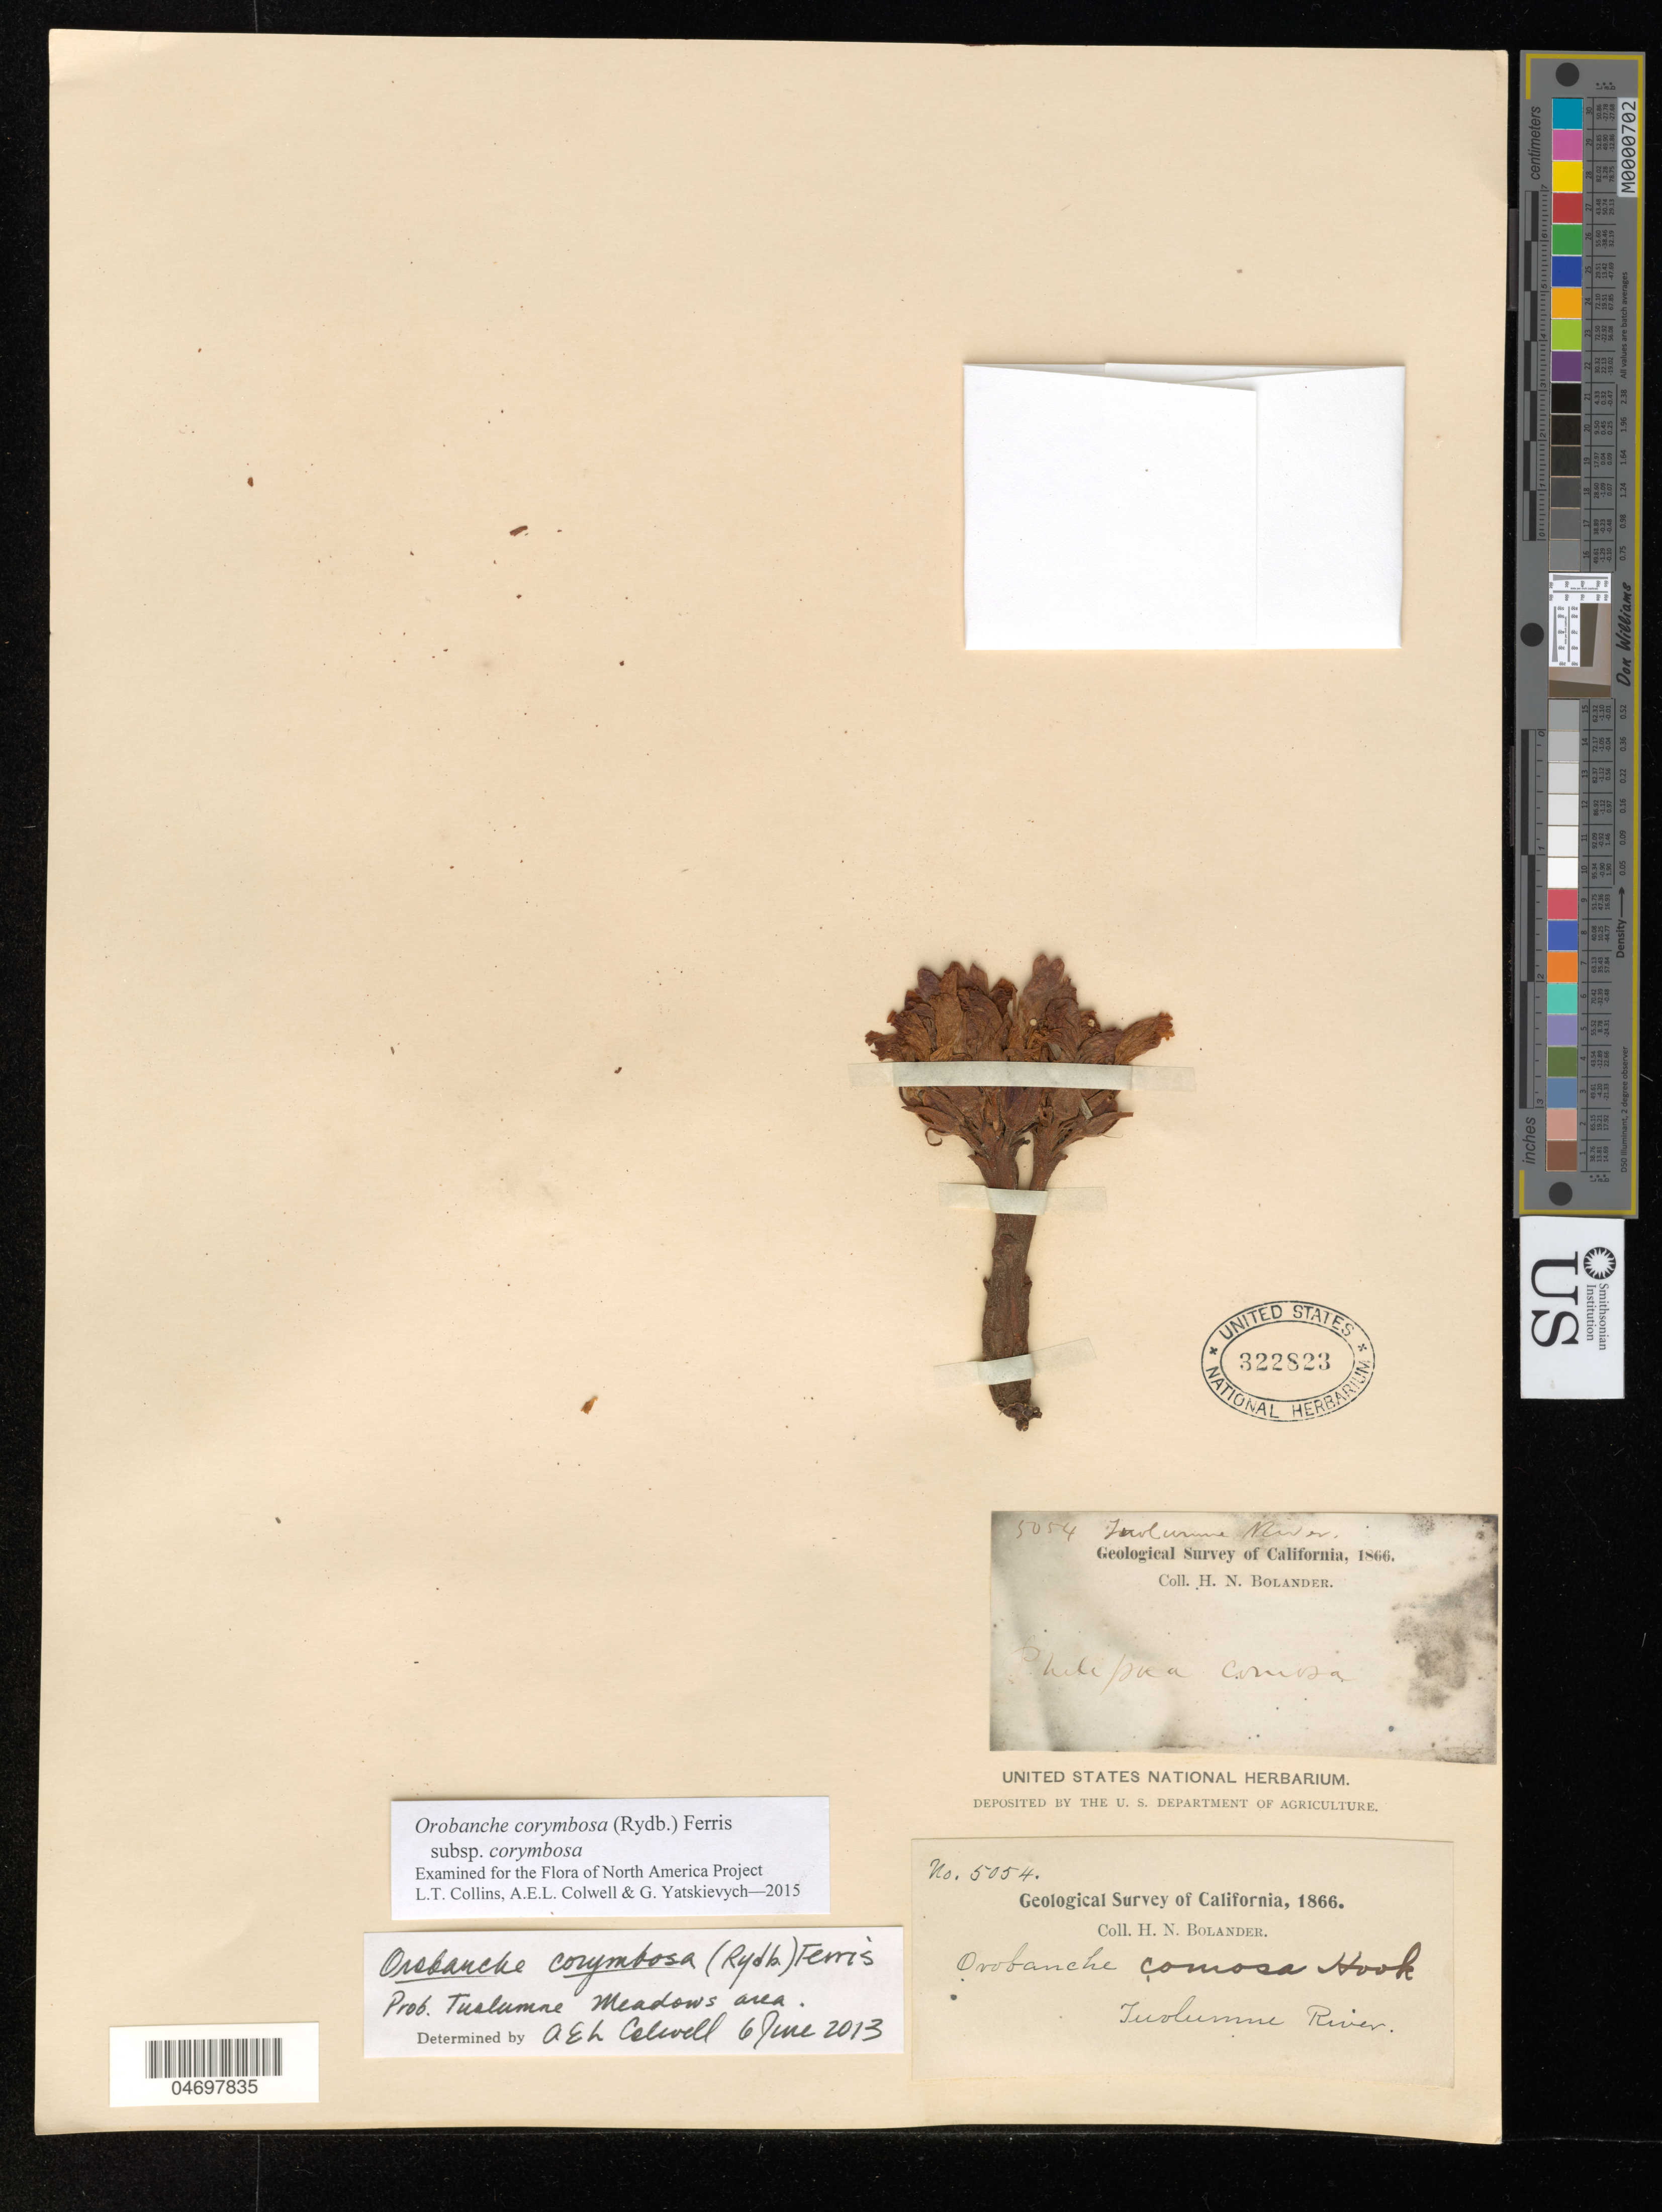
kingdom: Plantae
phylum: Tracheophyta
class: Magnoliopsida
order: Lamiales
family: Orobanchaceae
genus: Orobanche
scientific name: Orobanche corymbosa subsp. corymbosa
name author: (Rydb.) Ferris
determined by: Collins, L. T.; Colwell, A. E.; Yatskievych, G. A.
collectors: H. Bolander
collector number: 5054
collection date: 1866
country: United States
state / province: California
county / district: Tuolumne Co.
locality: Tuolumne River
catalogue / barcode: US 322823